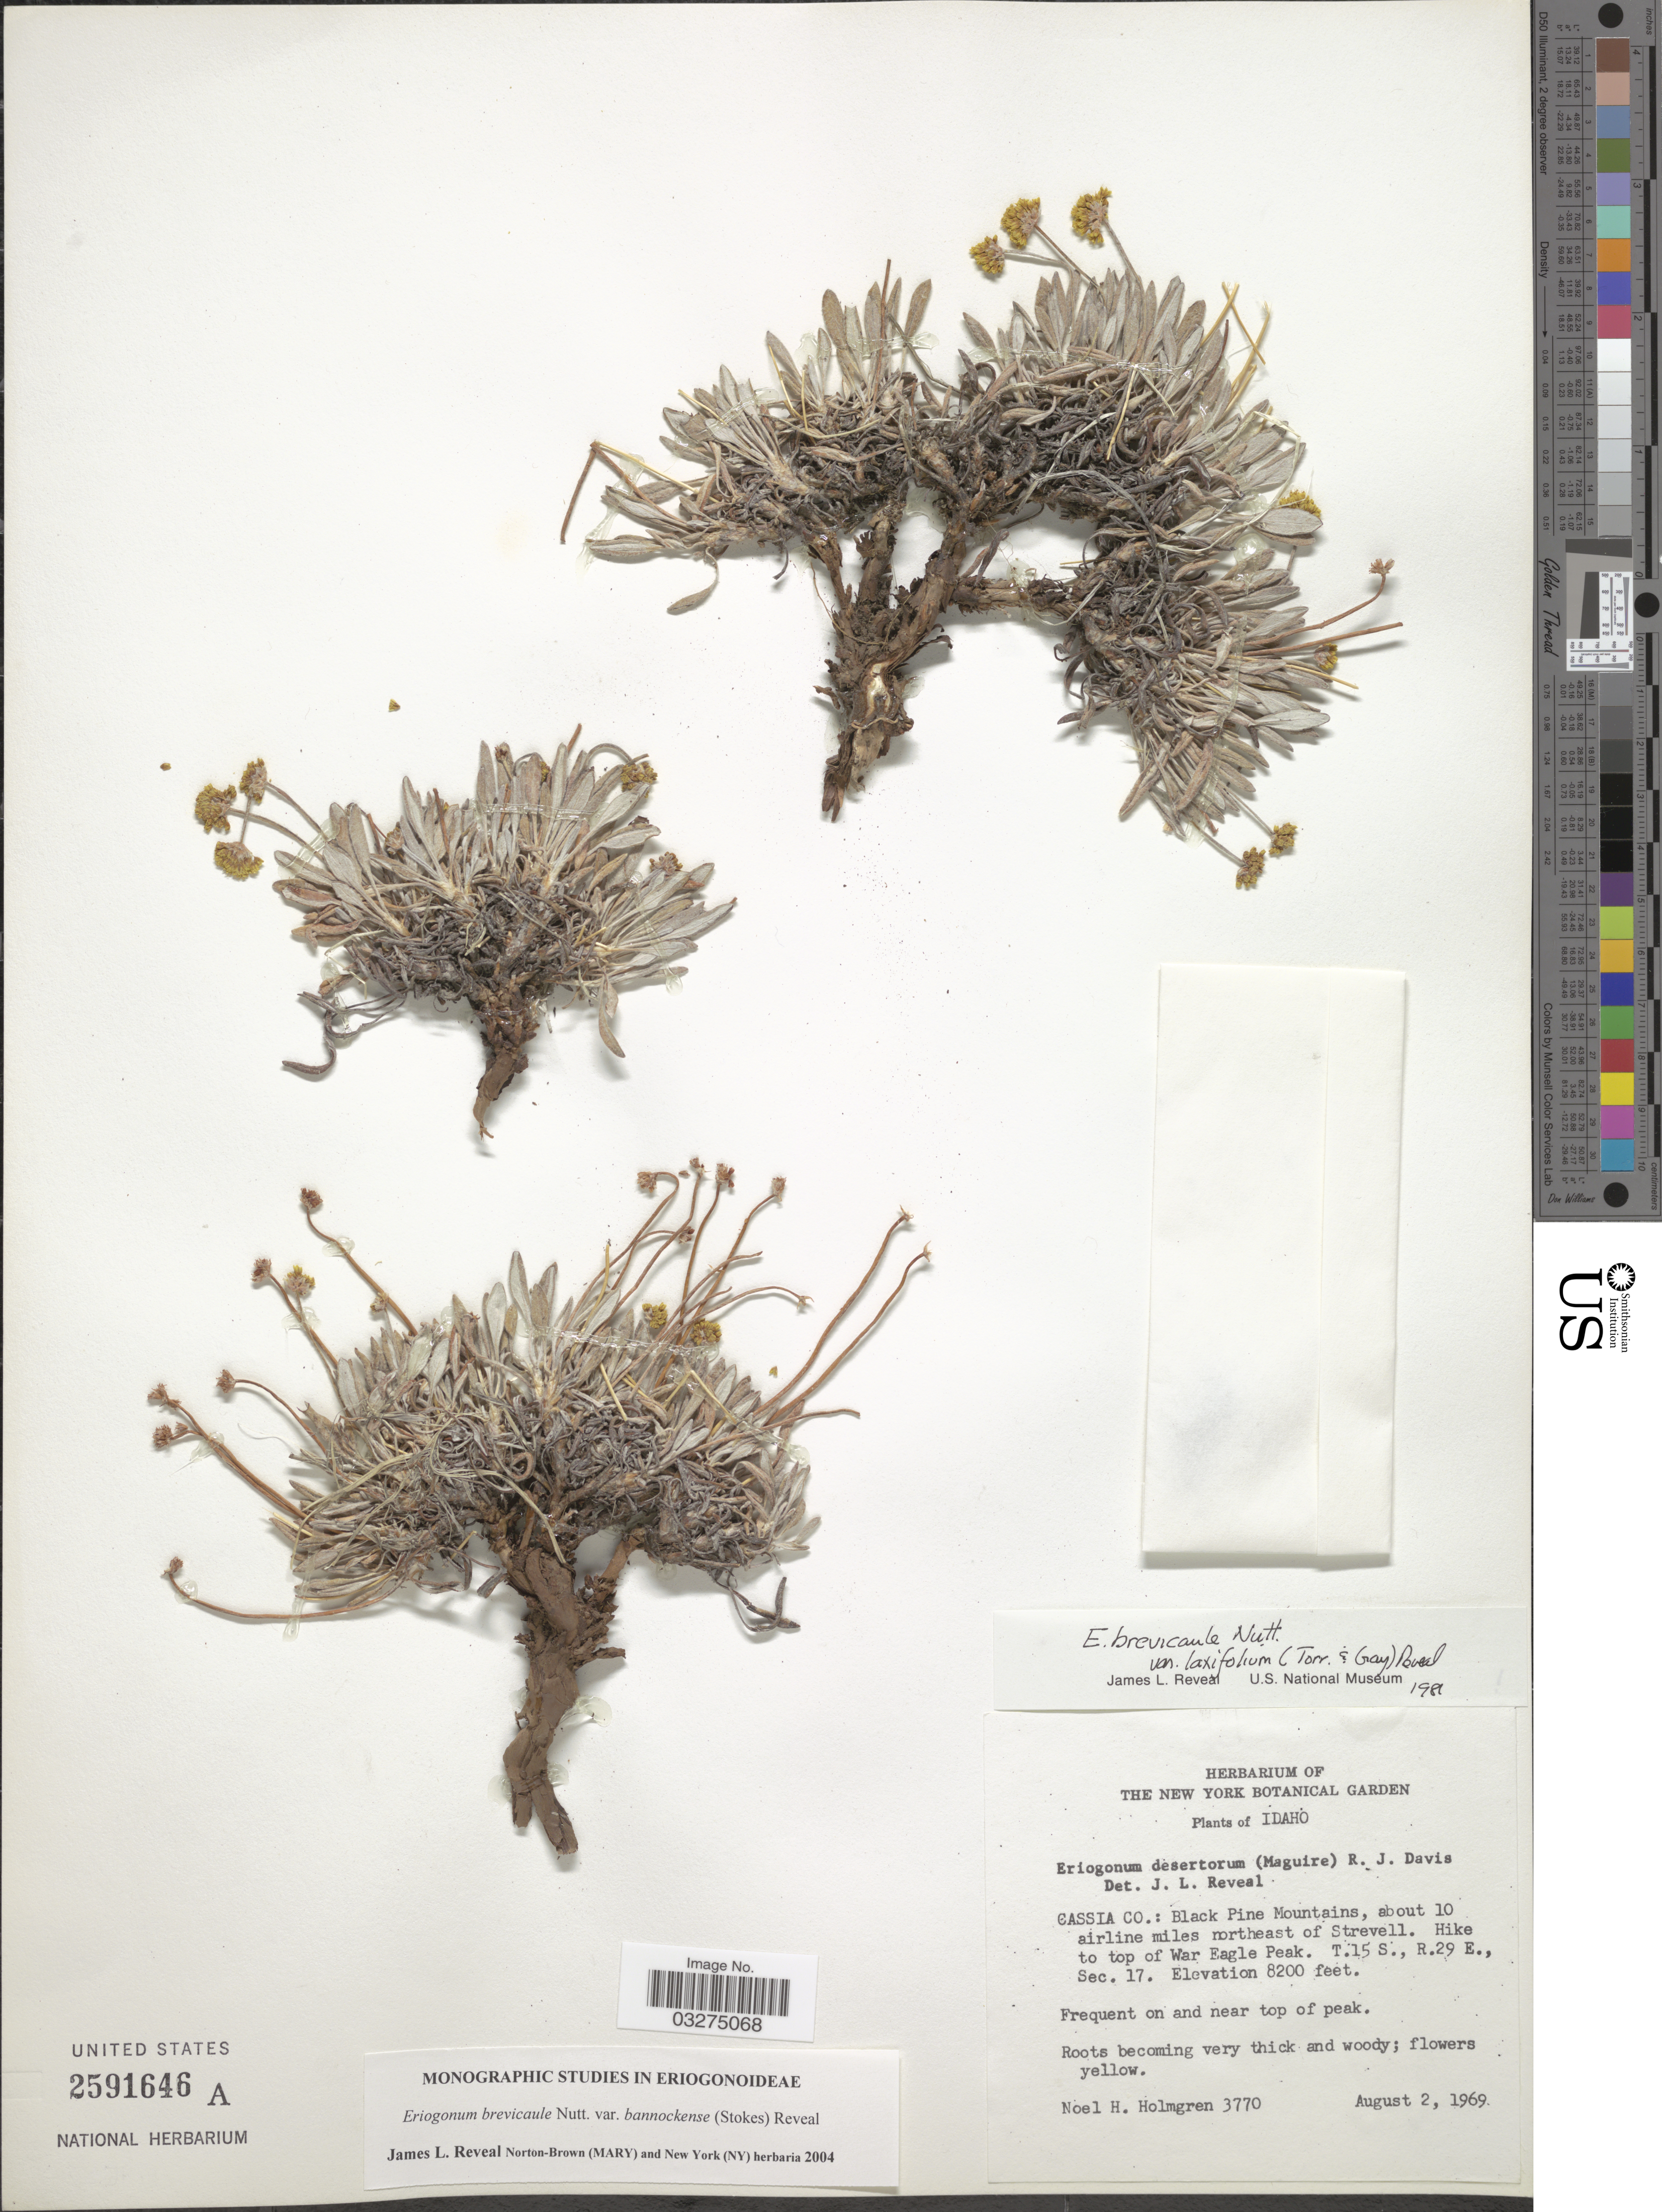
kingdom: Plantae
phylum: Tracheophyta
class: Magnoliopsida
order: Caryophyllales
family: Polygonaceae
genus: Eriogonum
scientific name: Eriogonum brevicaule var. laxifolium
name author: (Torr. & A. Gray) Reveal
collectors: N. H. Holmgren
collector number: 3770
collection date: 1969-08-02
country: United States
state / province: Idaho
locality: Cassia Co.: Black Pine Mountains, about 10 airline miles northeast of Strevell. Hike to top of War Eagle Peak. T.15 S, R.29 E, Sec.17.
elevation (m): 2499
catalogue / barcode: US 2591646A